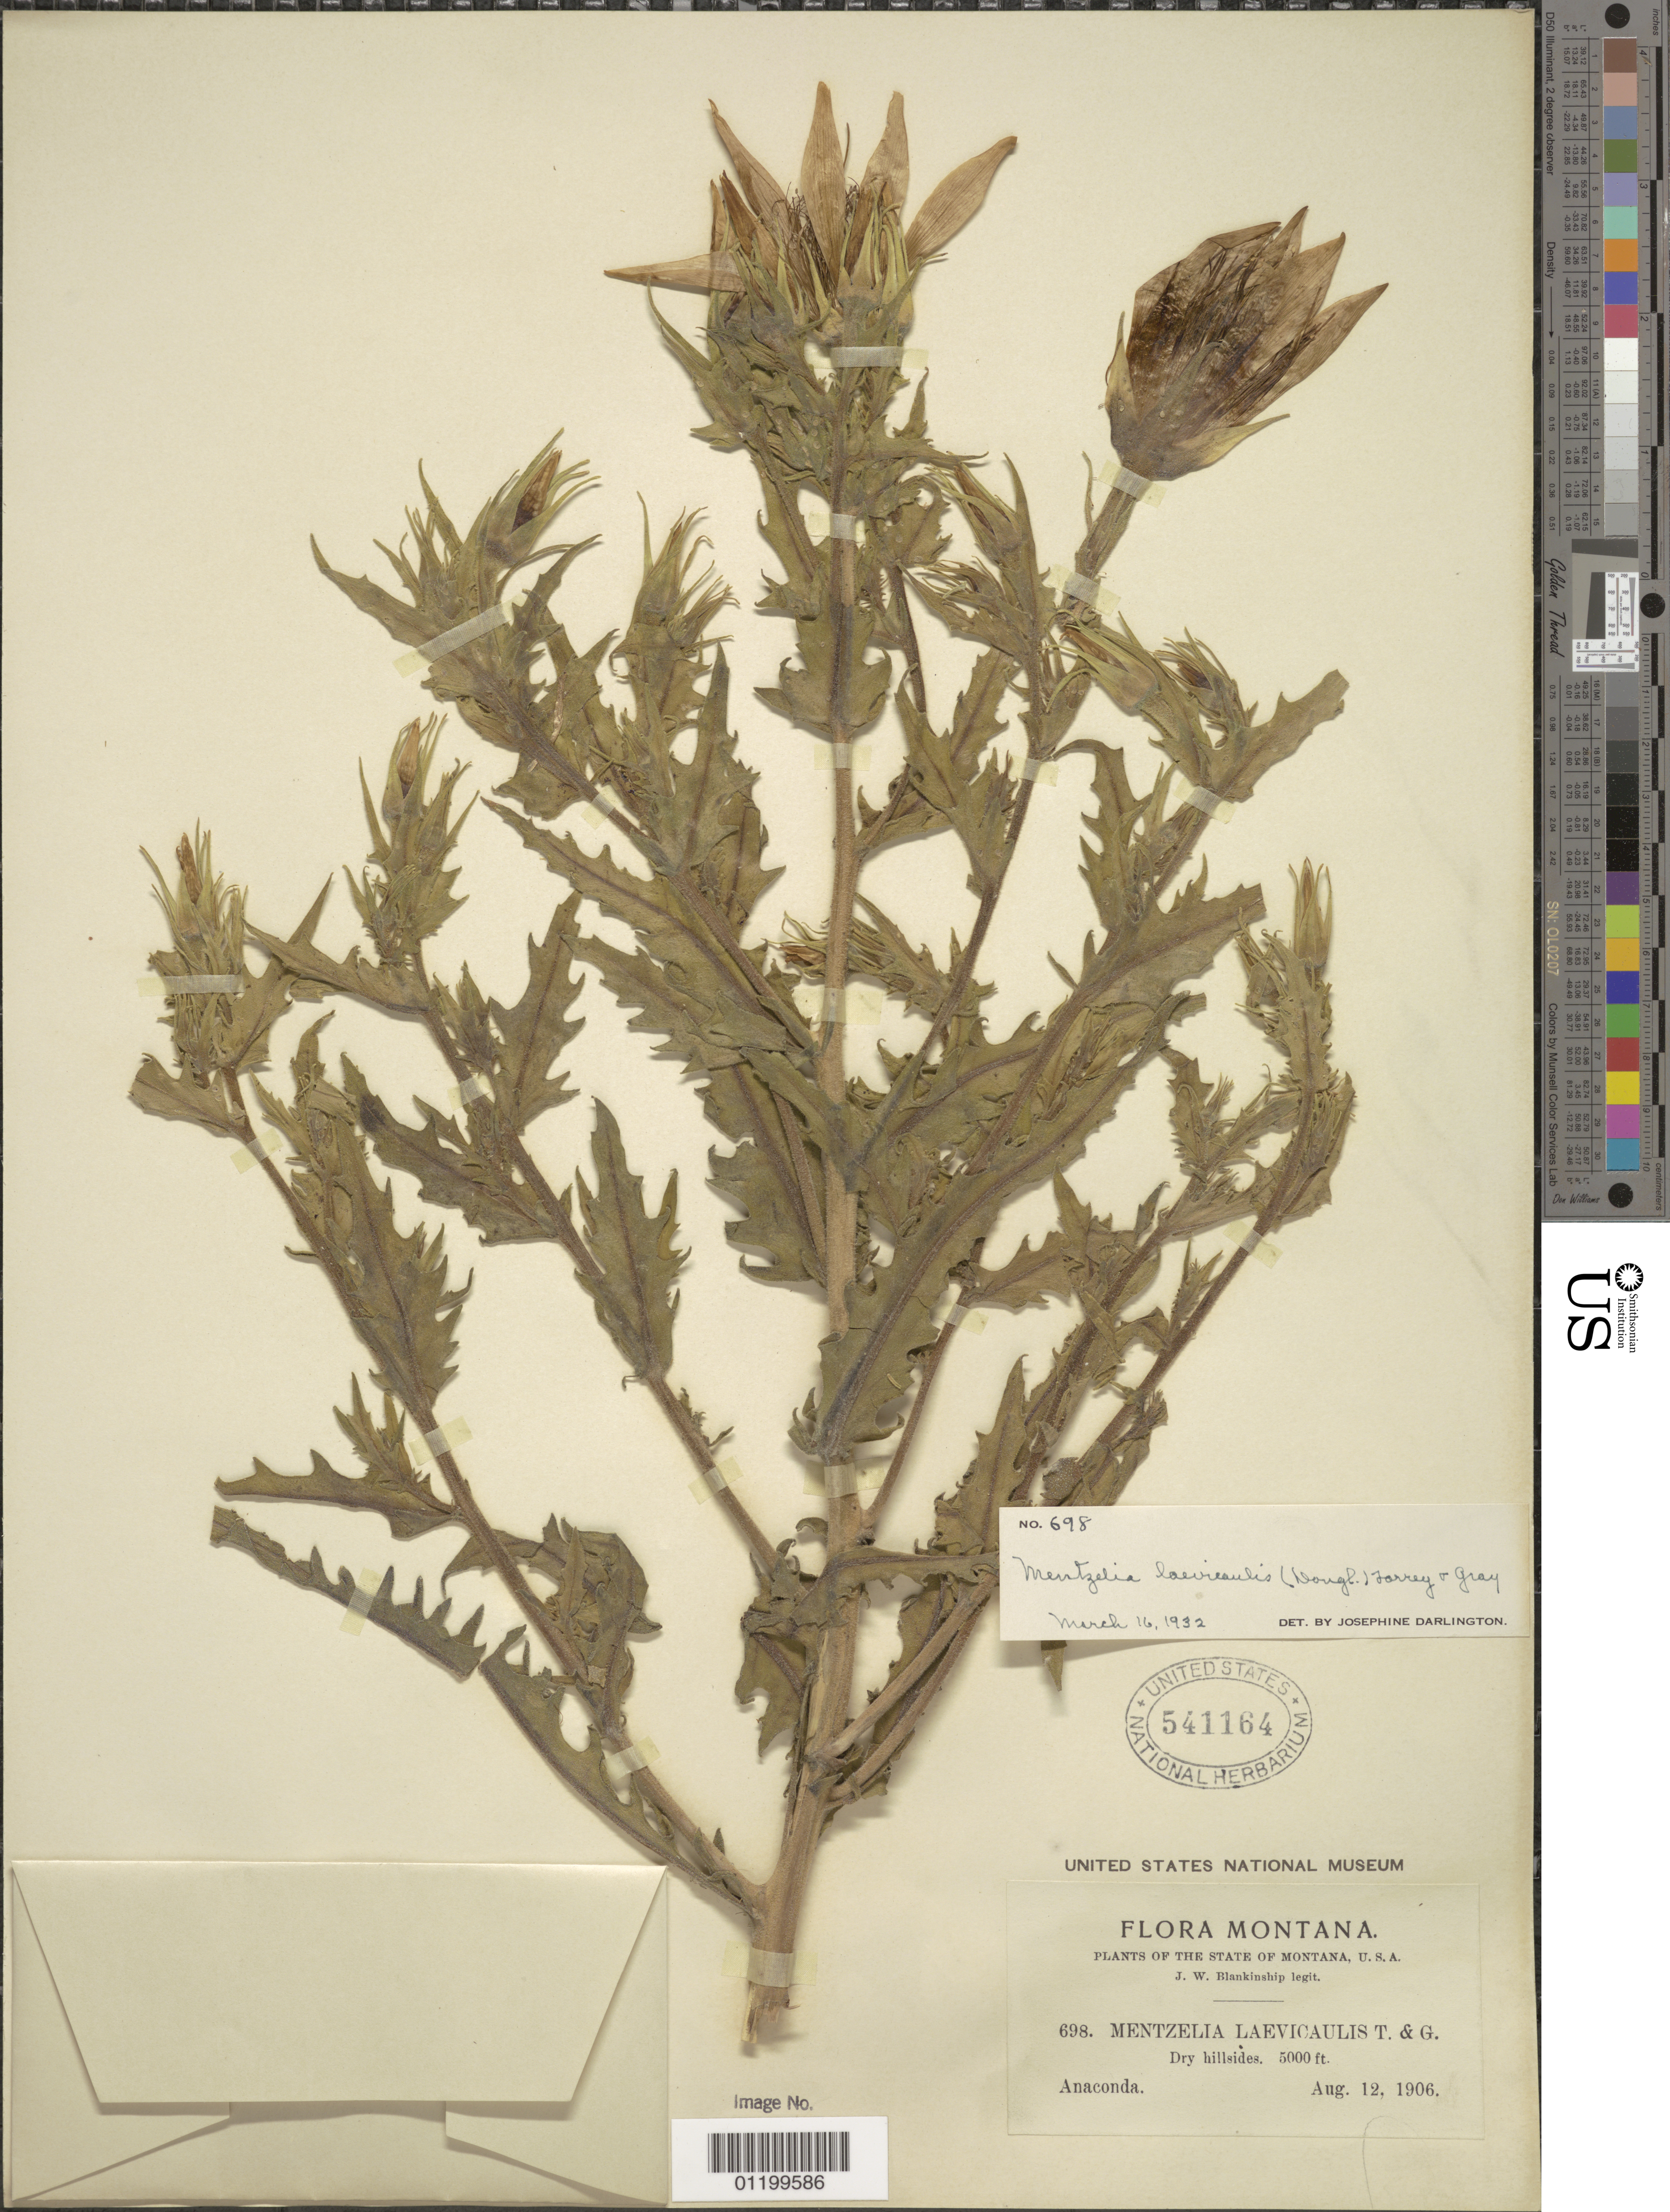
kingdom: Plantae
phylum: Tracheophyta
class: Magnoliopsida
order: Cornales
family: Loasaceae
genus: Mentzelia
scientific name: Mentzelia laevicaulis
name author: (Douglas ex Hook.) Torr. & A. Gray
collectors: J. W. Blankinship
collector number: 698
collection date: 1906-08-12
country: United States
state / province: Montana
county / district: Deer Lodge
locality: Anaconda, dry hillsides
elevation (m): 1524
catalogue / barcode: US 541164